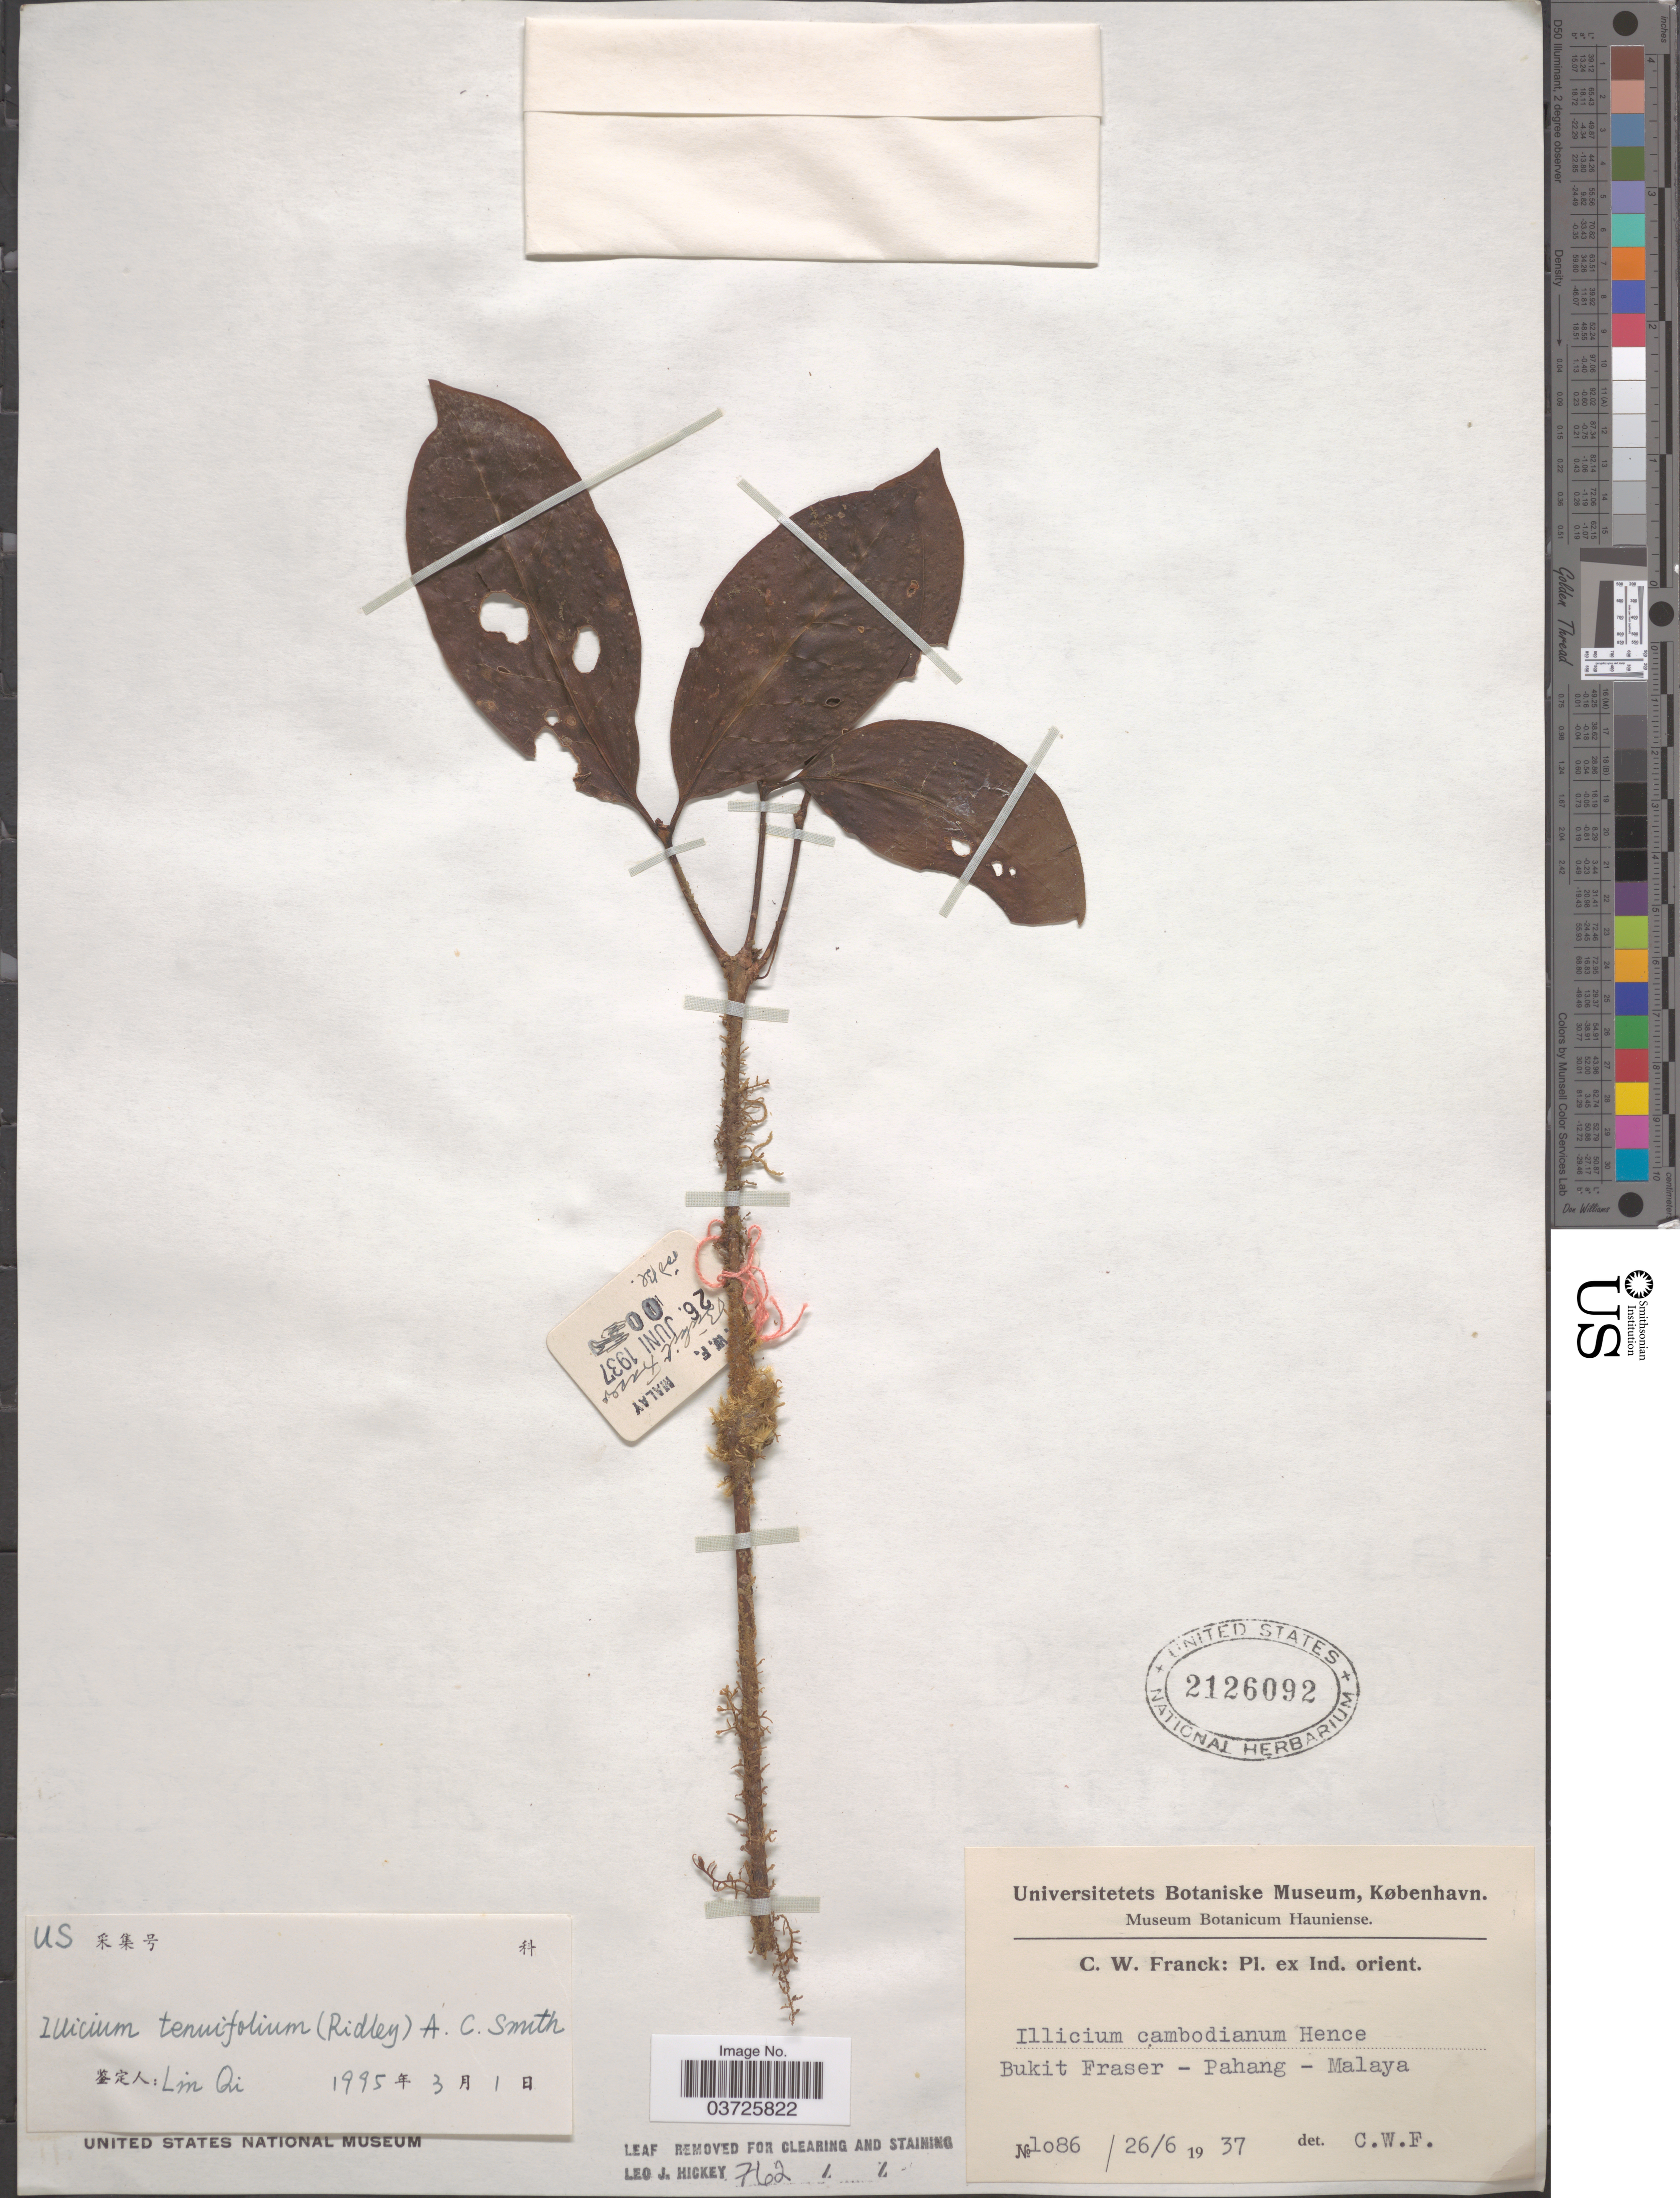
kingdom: Plantae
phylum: Tracheophyta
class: Magnoliopsida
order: Austrobaileyales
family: Schisandraceae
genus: Illicium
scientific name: Illicium tenuifolium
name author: (Ridl.) A.C. Sm.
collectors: C. Franck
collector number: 1086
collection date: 1937-06-26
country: Malaysia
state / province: Pahang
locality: Pl. ex Ind. orient. Bukit Fraser- Malaya.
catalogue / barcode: US 2126092